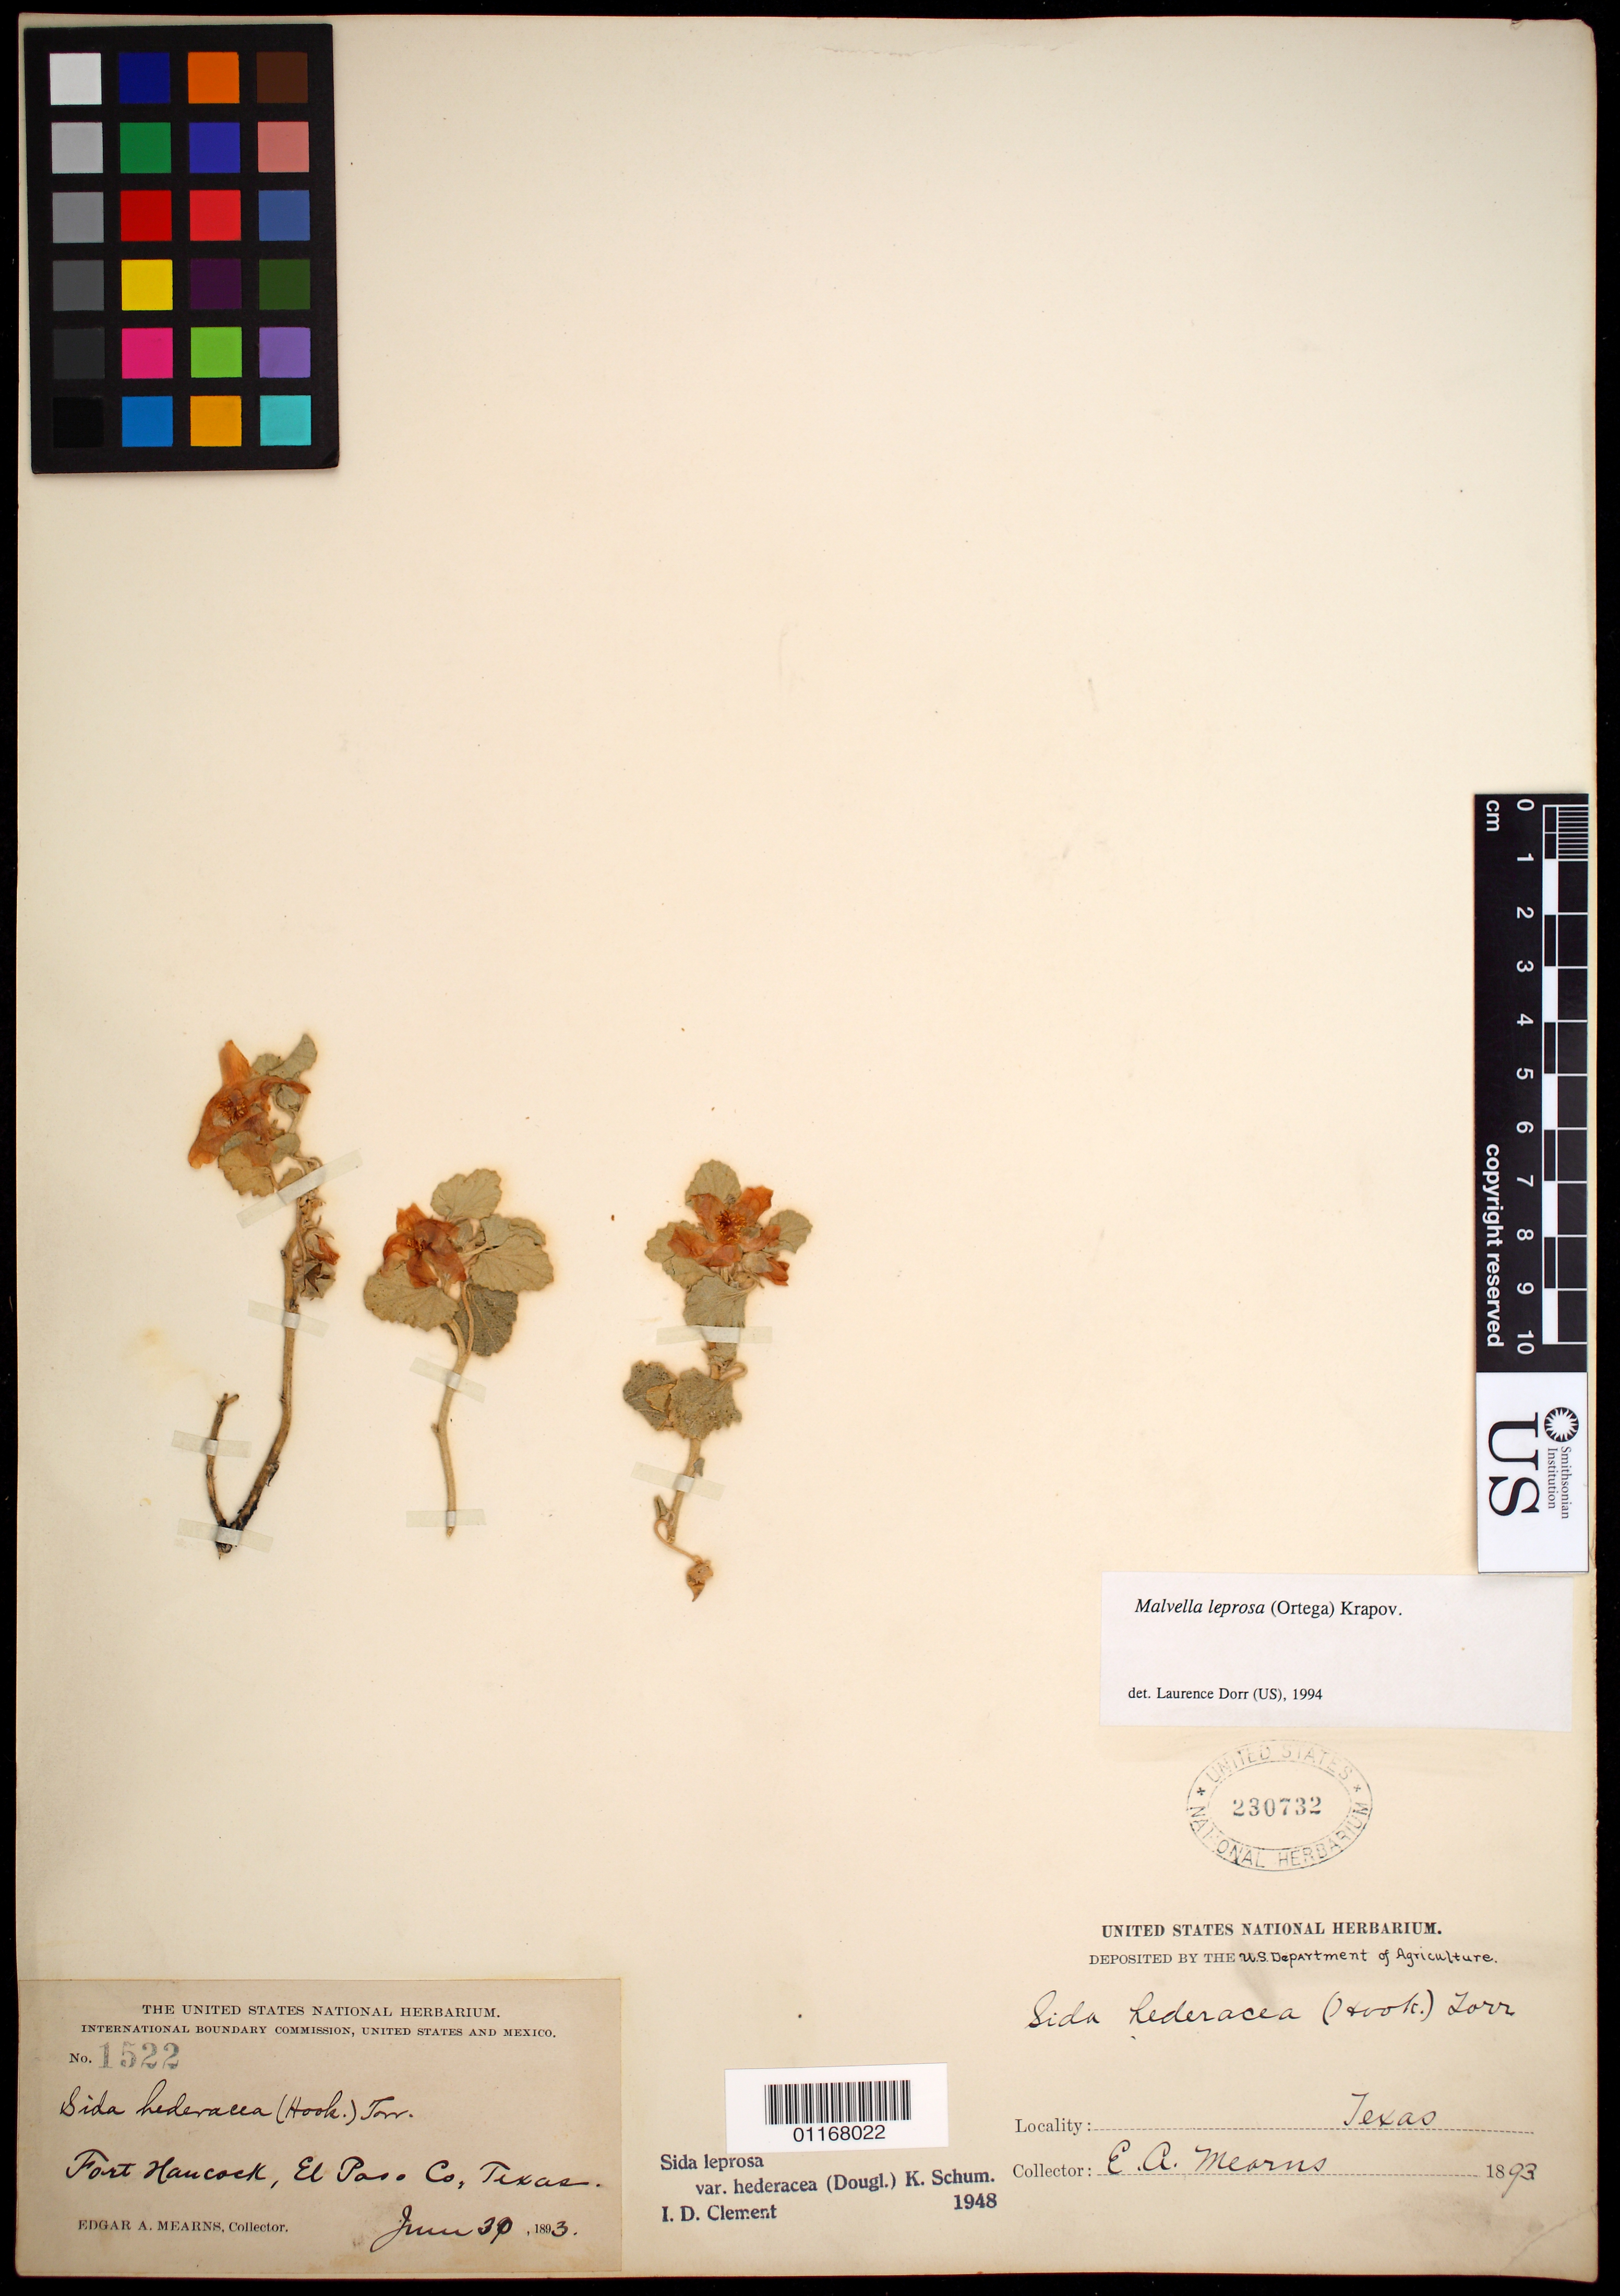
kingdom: Plantae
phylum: Tracheophyta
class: Magnoliopsida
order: Malvales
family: Malvaceae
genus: Malvella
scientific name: Malvella leprosa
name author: (Ortega) Krapov.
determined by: Dorr, L. J., (BOT), Smithsonian Institution - National Museum of Natural History (UNITED STATES)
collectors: E. A. Mearns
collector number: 1522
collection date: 1893-06-30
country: United States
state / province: Texas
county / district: El Paso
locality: Fort Hancock.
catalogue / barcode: US 230732